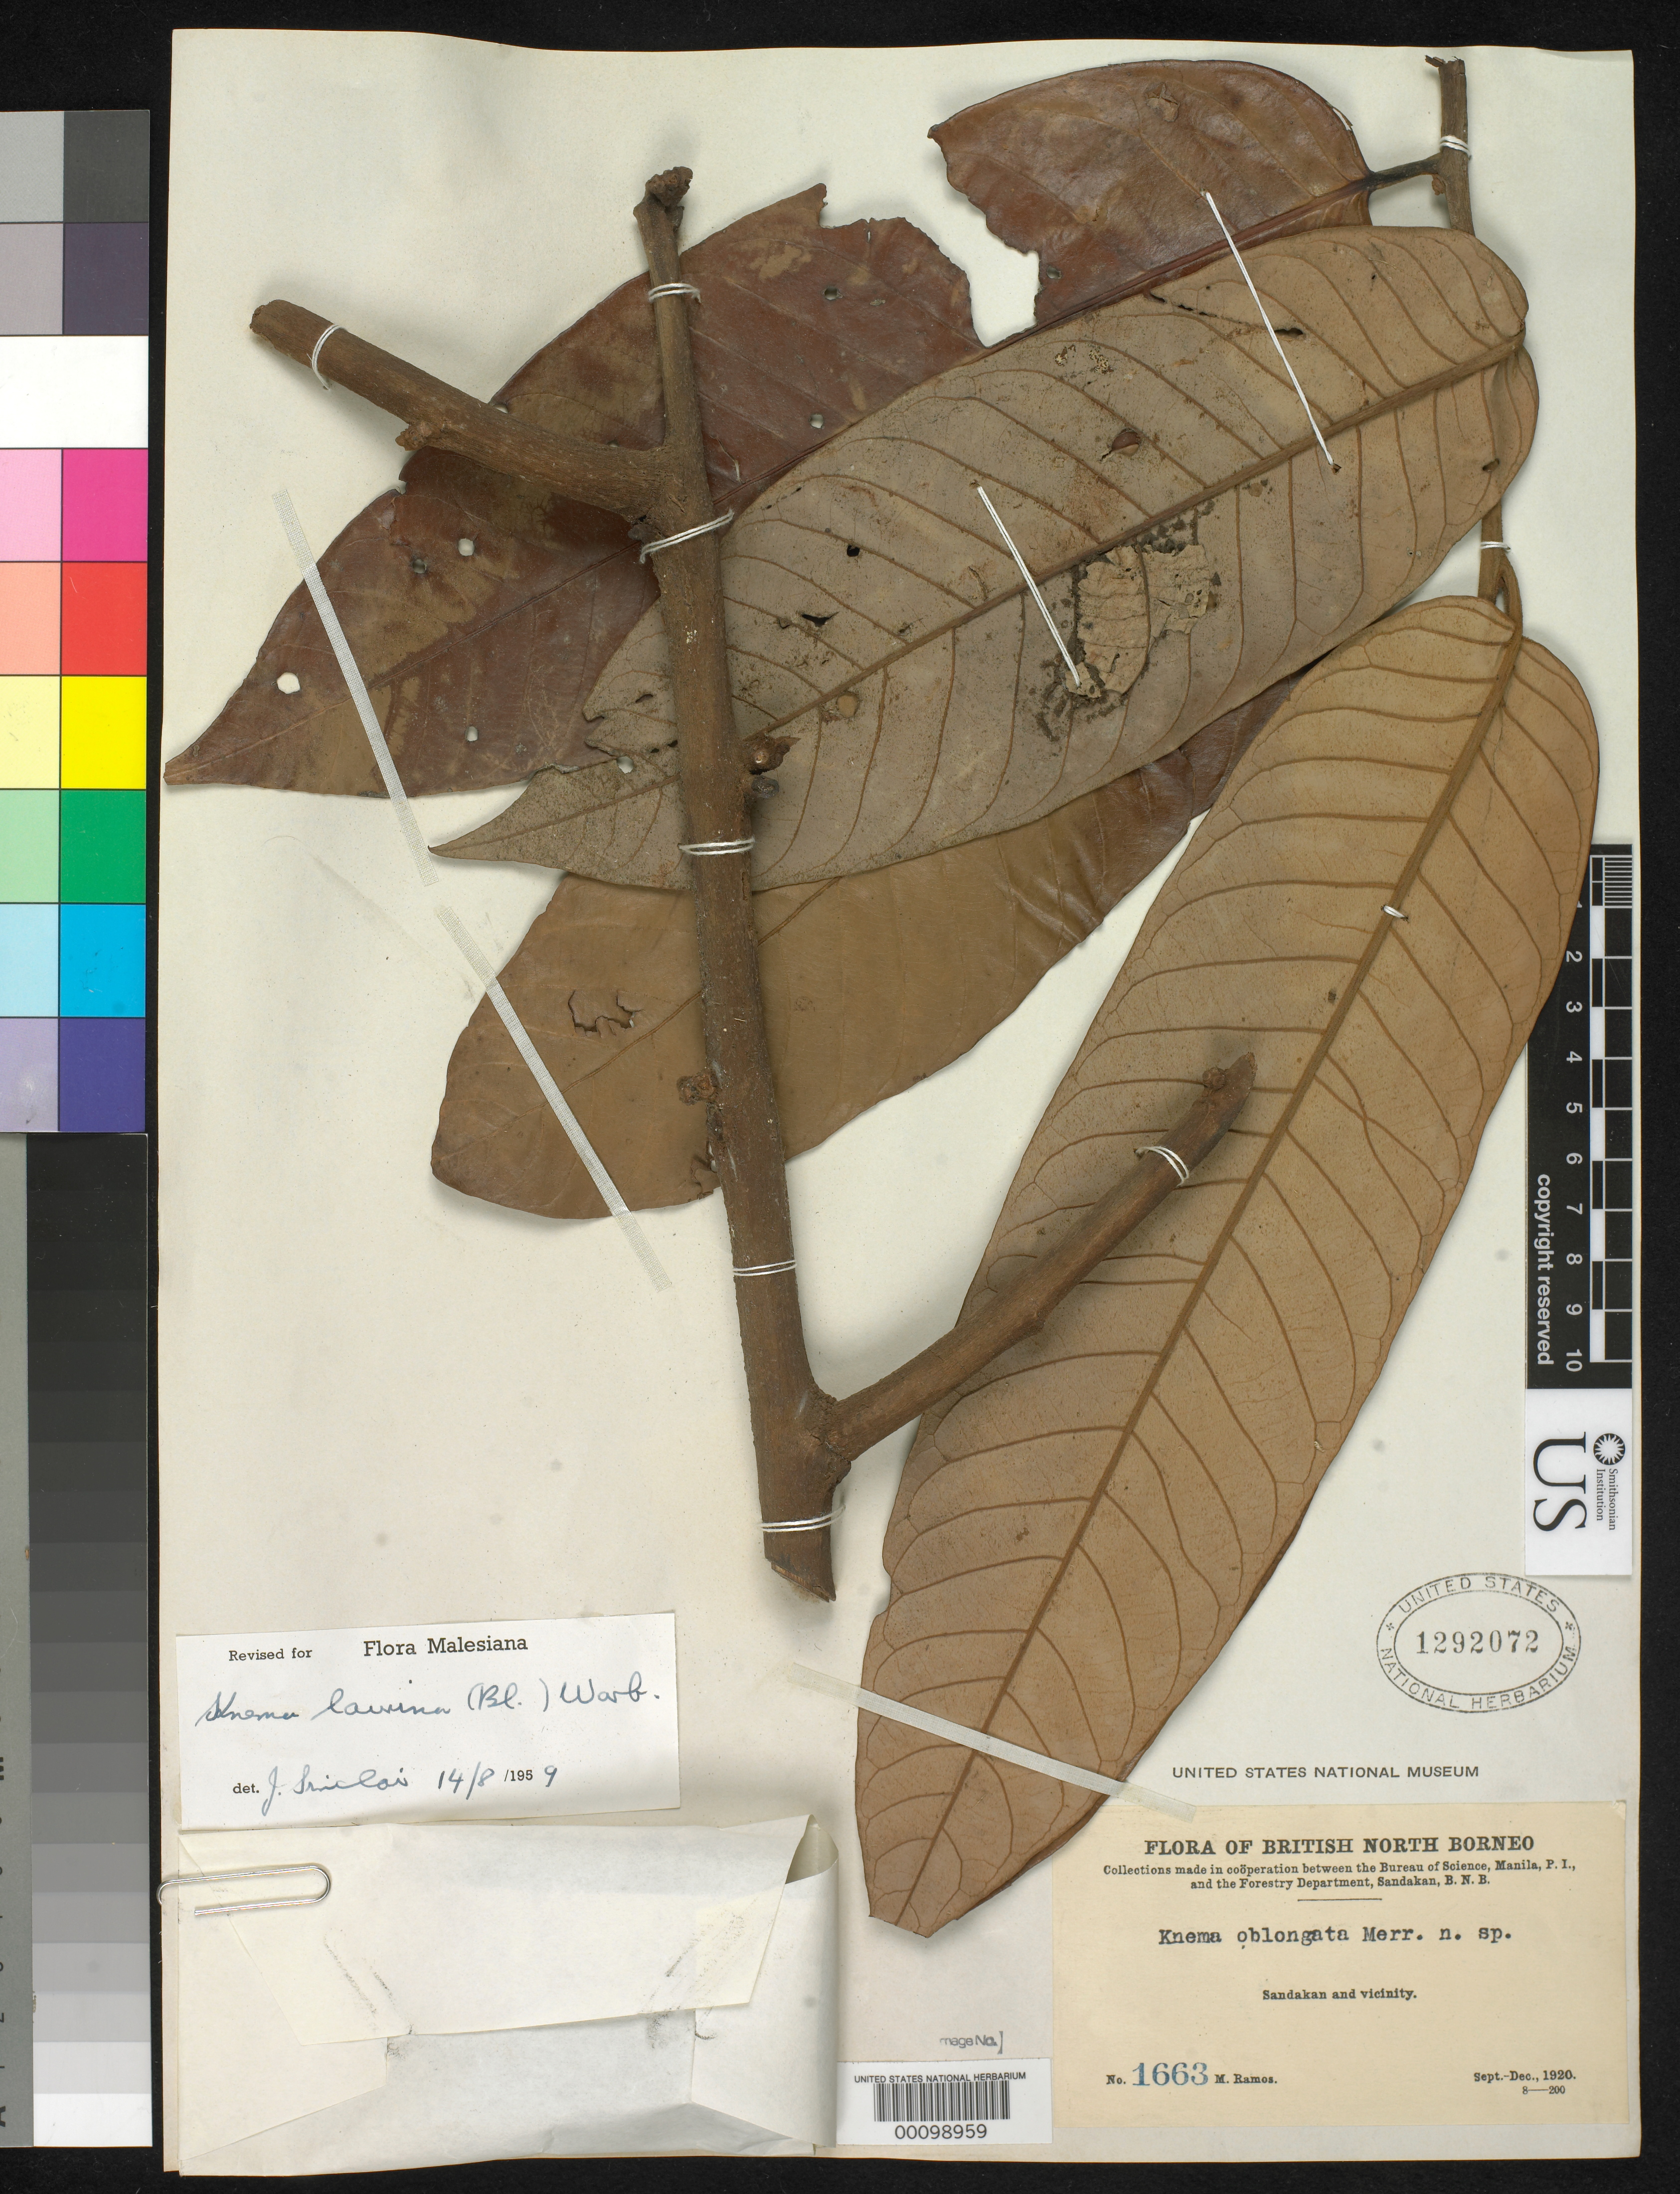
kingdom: Plantae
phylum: Tracheophyta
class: Magnoliopsida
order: Magnoliales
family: Myristicaceae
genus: Knema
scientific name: Knema oblongata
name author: Merr.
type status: Isotype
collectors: M. Ramos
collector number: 1663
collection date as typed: Sep 1920 to -- Dec 1920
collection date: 1920-09/1920-12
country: Malaysia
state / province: Sabah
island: Borneo Island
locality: Sandakah & vicinity.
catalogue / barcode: US 1292072